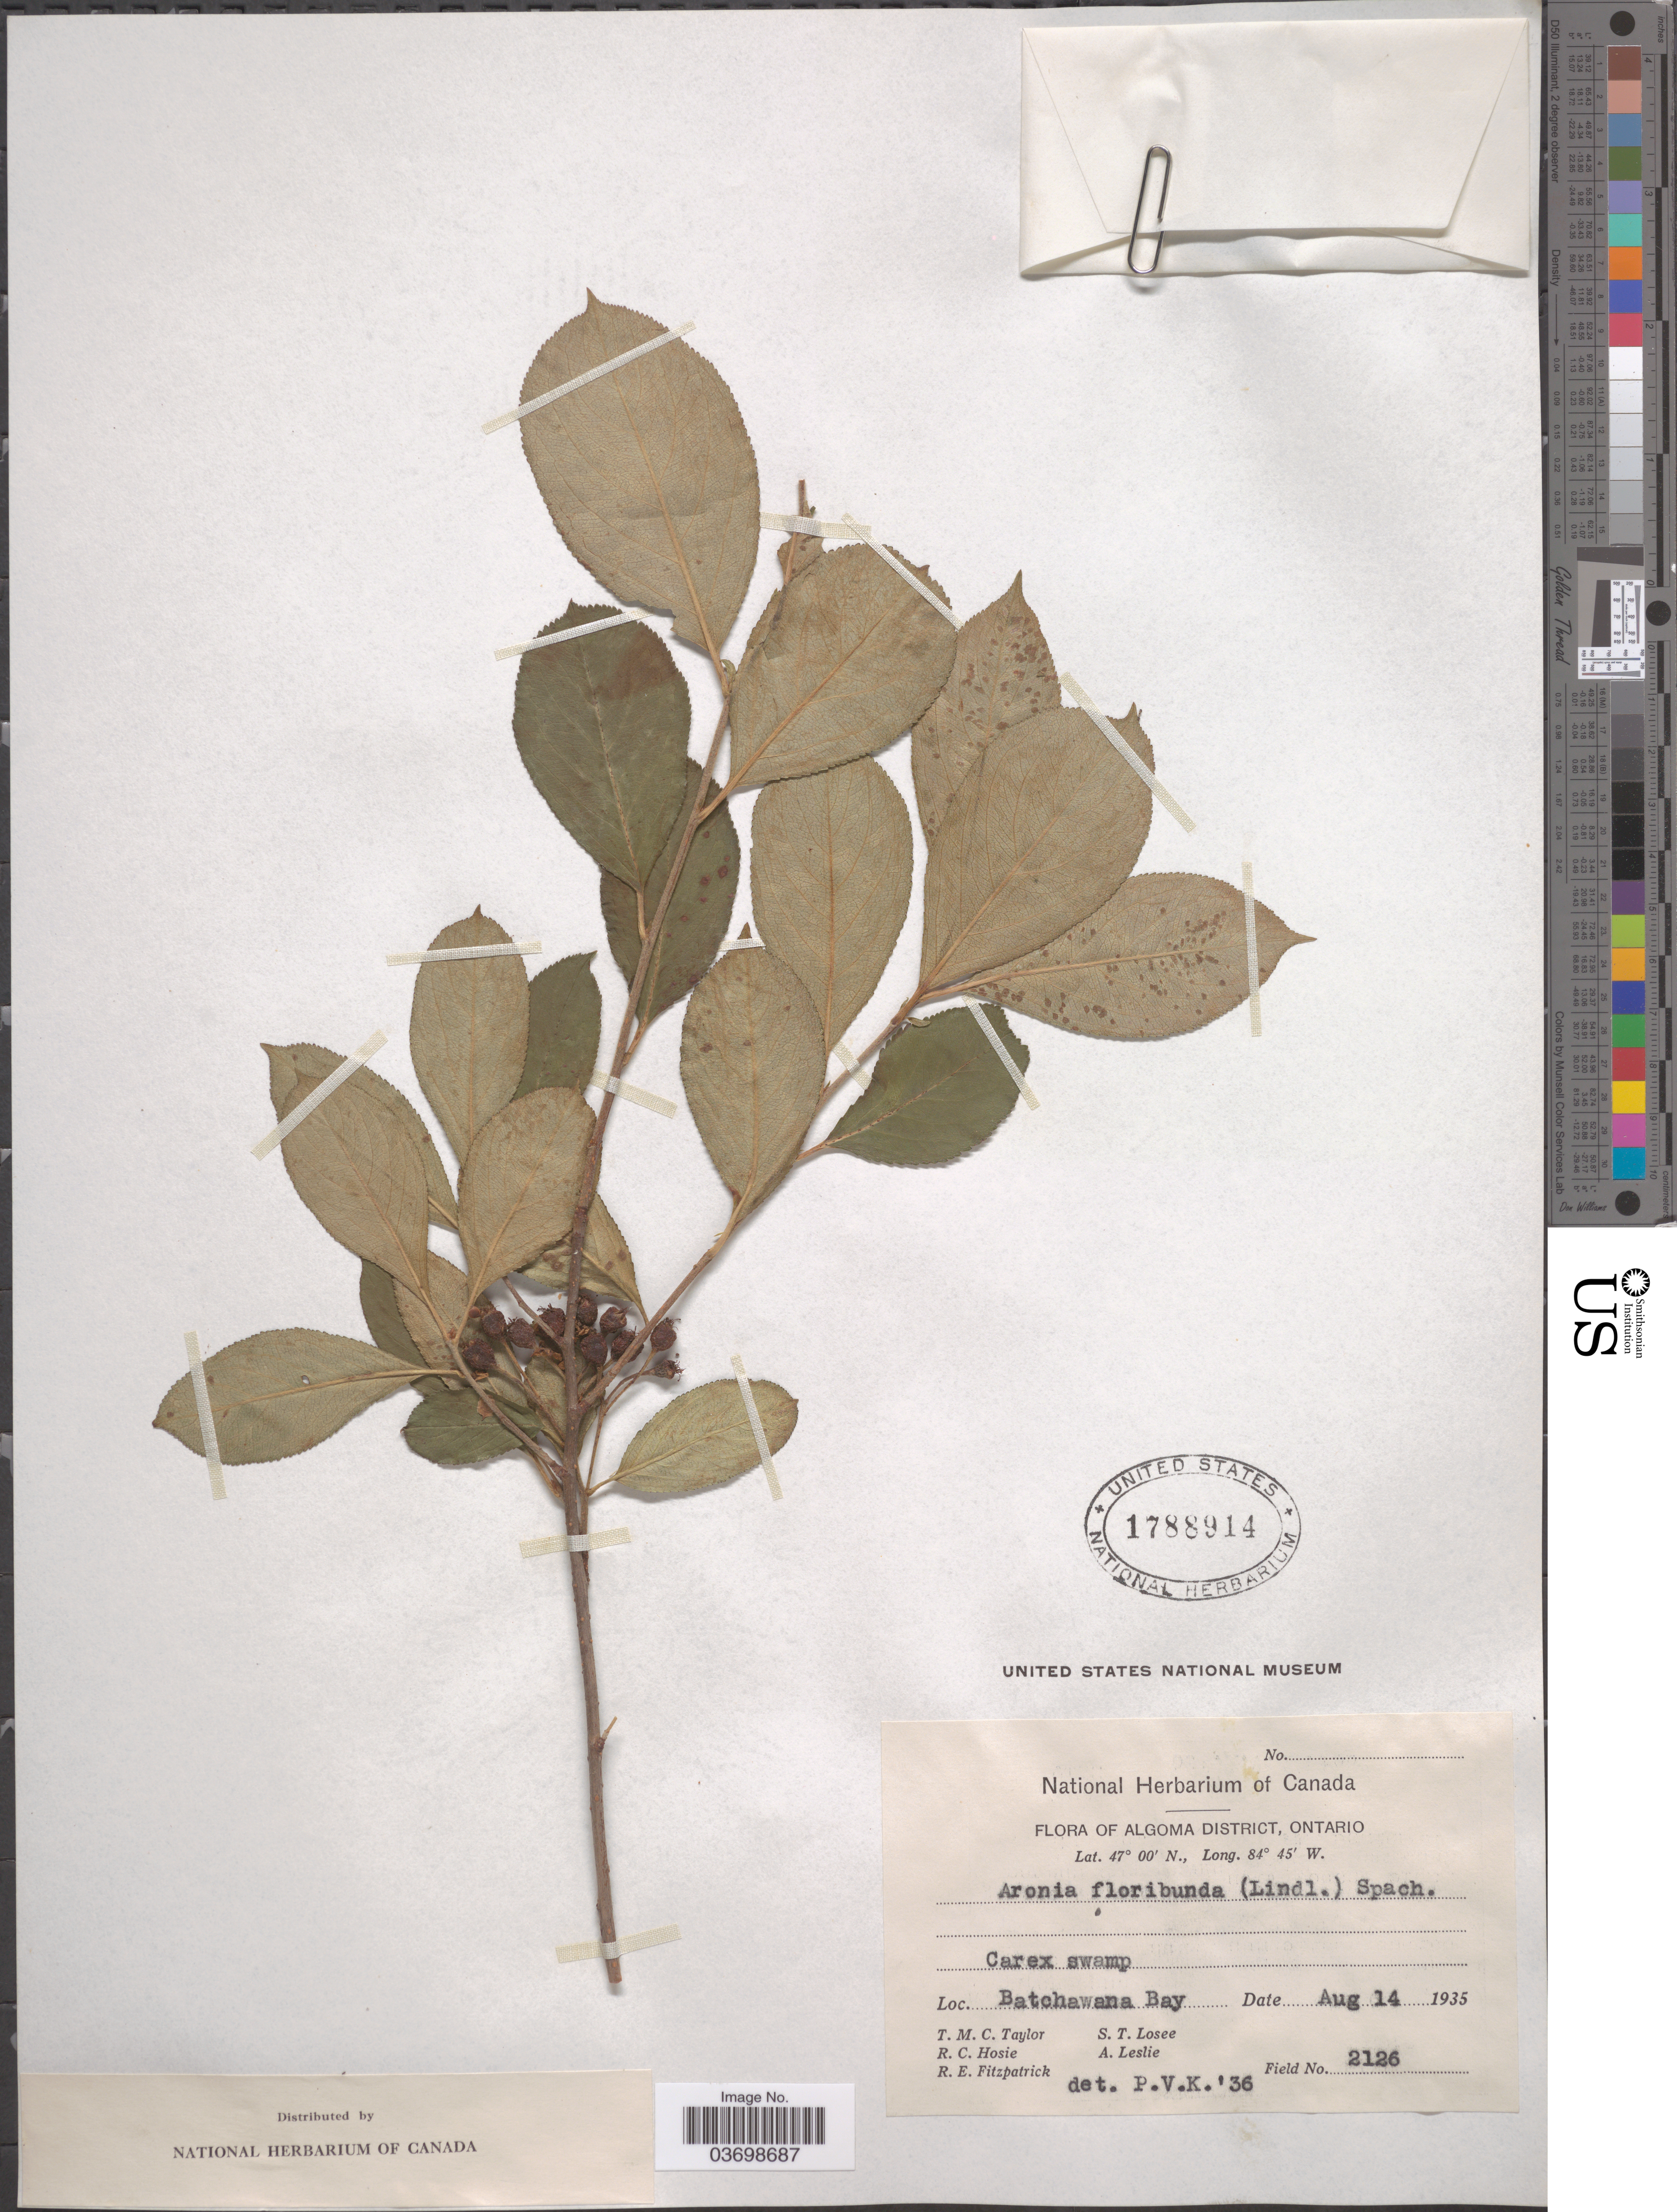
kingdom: Plantae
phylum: Tracheophyta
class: Magnoliopsida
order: Rosales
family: Rosaceae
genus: Aronia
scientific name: Aronia x prunifolia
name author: (Marshall) Rehder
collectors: T. M. C. Taylor, R. Hosie, R. Fitzpatrick, S. Losee & A. Leslie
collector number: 2126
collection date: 1935-08-14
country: Canada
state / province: Ontario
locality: Algoma District. Batchawana Bay.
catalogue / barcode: US 1788914